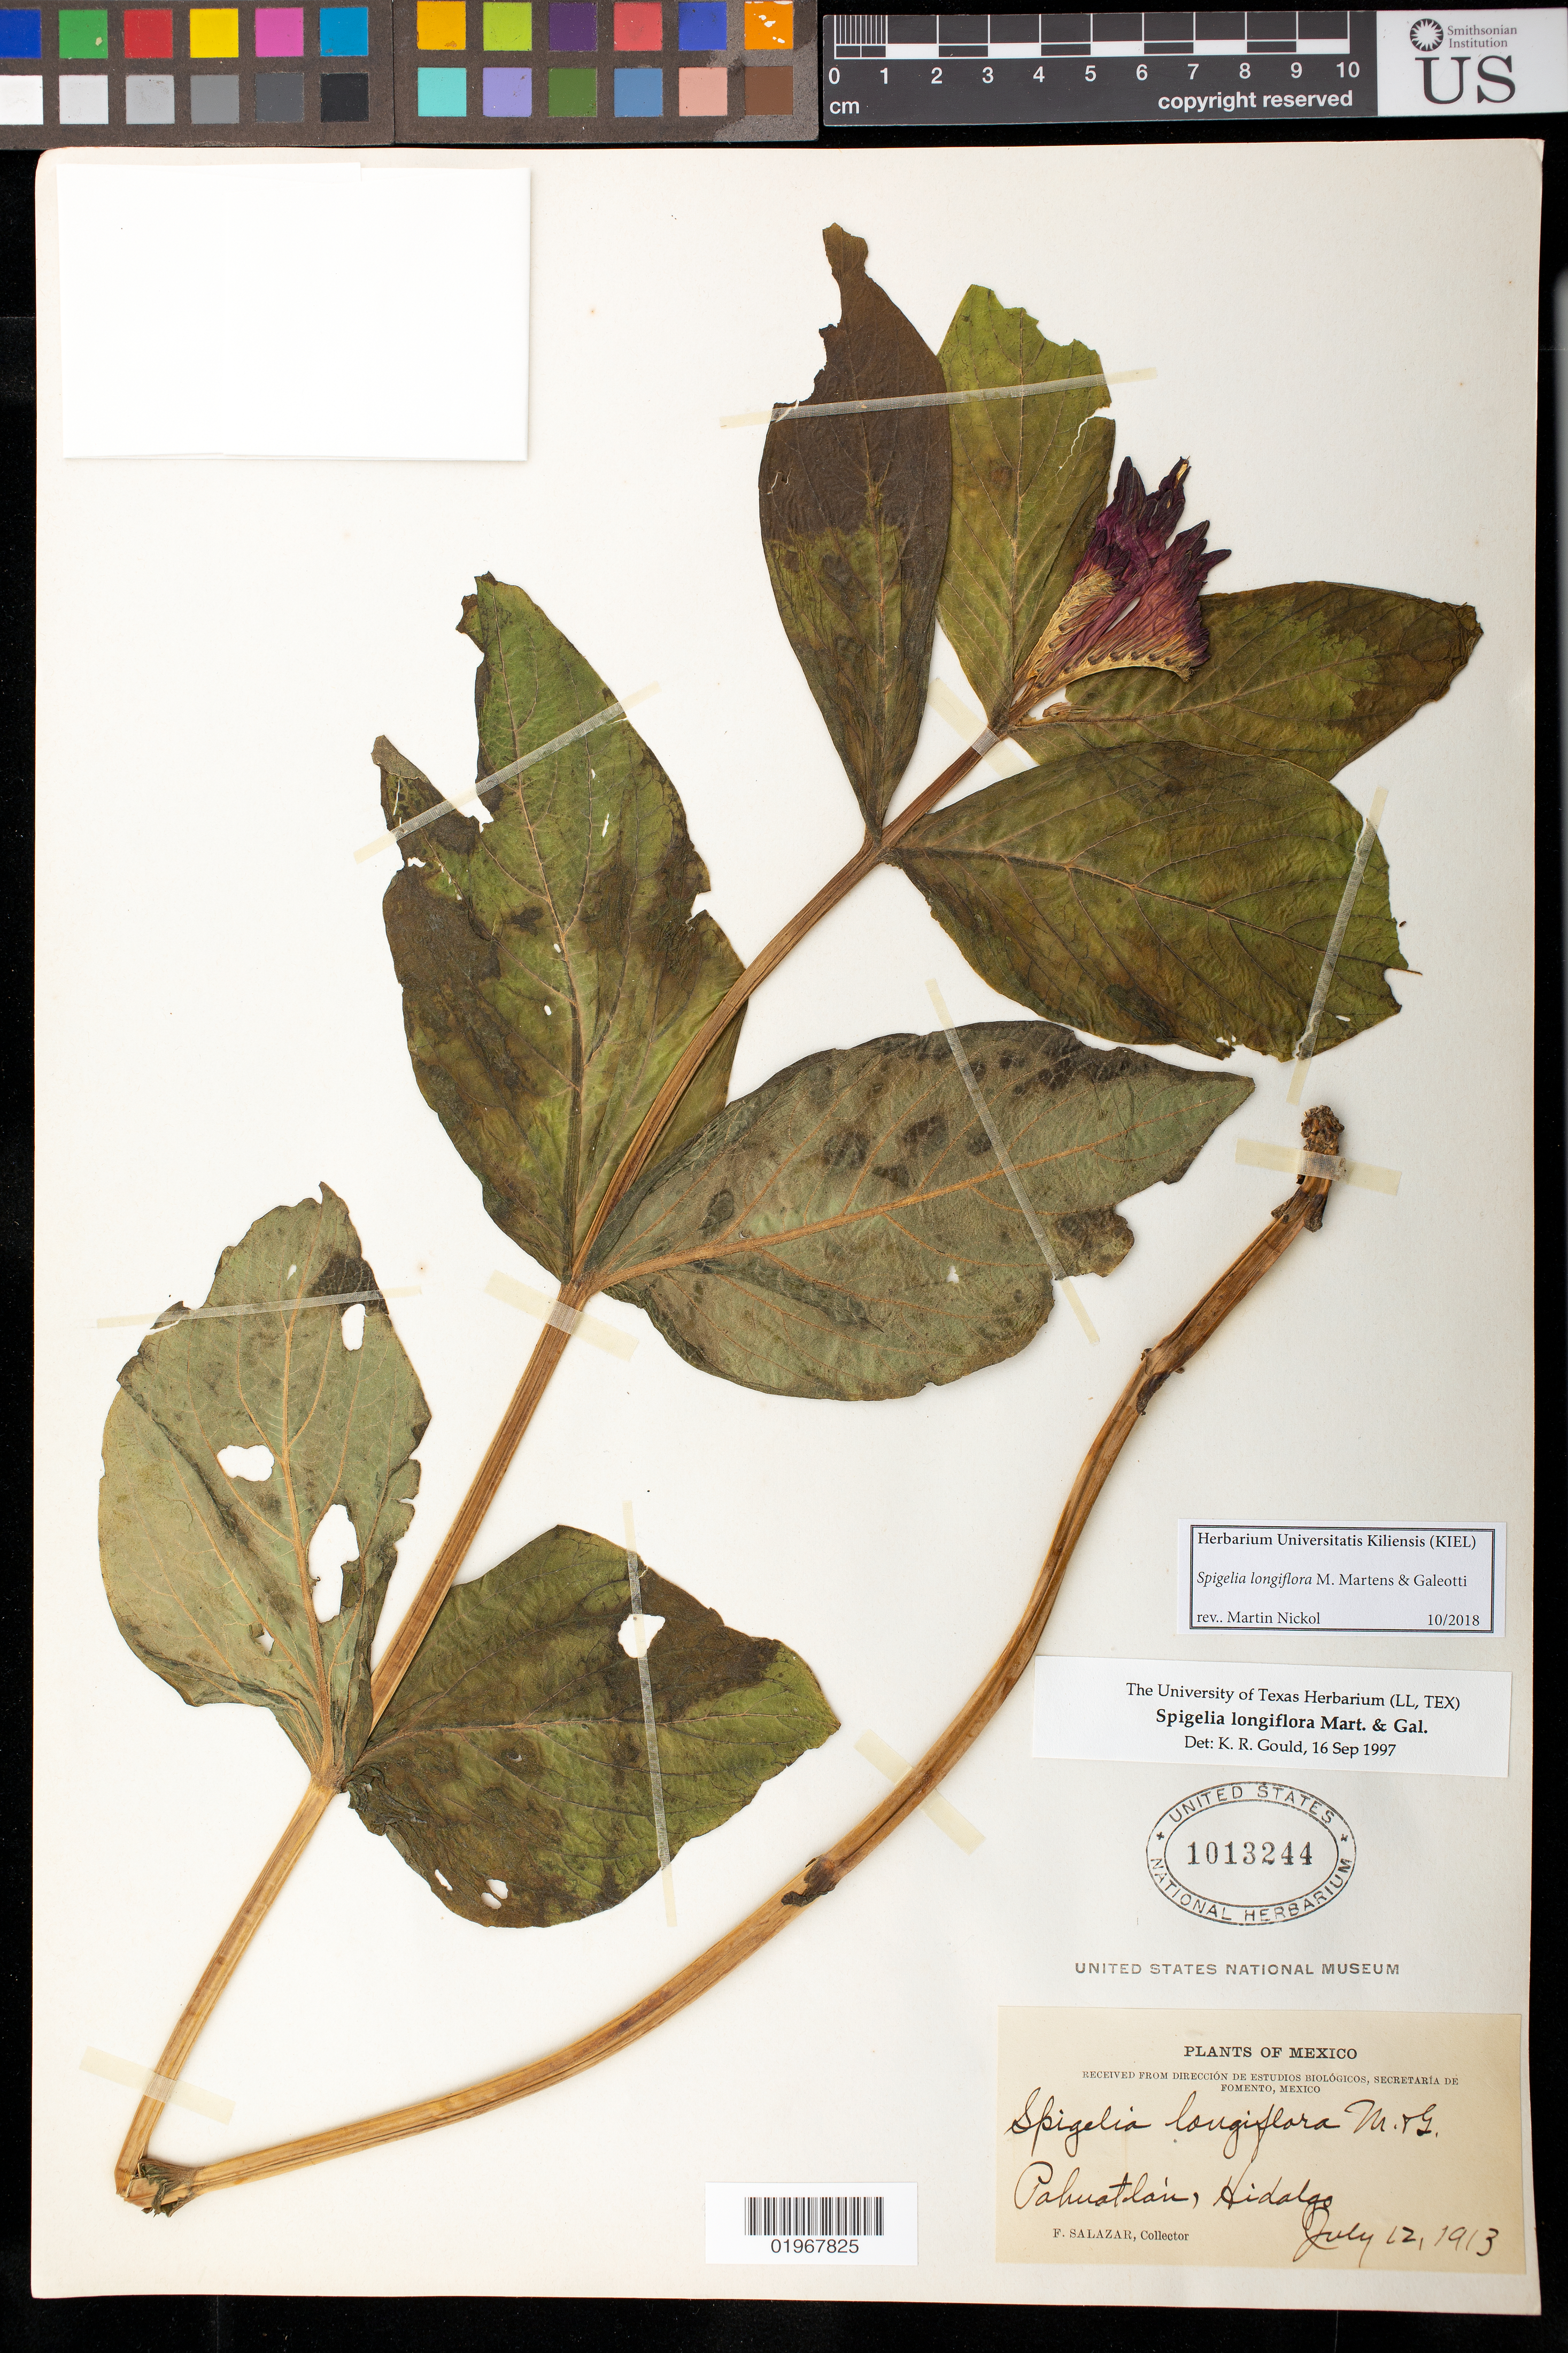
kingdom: Plantae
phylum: Tracheophyta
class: Magnoliopsida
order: Gentianales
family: Loganiaceae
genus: Spigelia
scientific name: Spigelia longiflora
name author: M. Martens & Galeotti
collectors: F. Salazar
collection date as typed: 12 Jul 1913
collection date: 1913-07-12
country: Mexico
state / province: Hidalgo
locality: Pahuatlau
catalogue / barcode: US 1013244